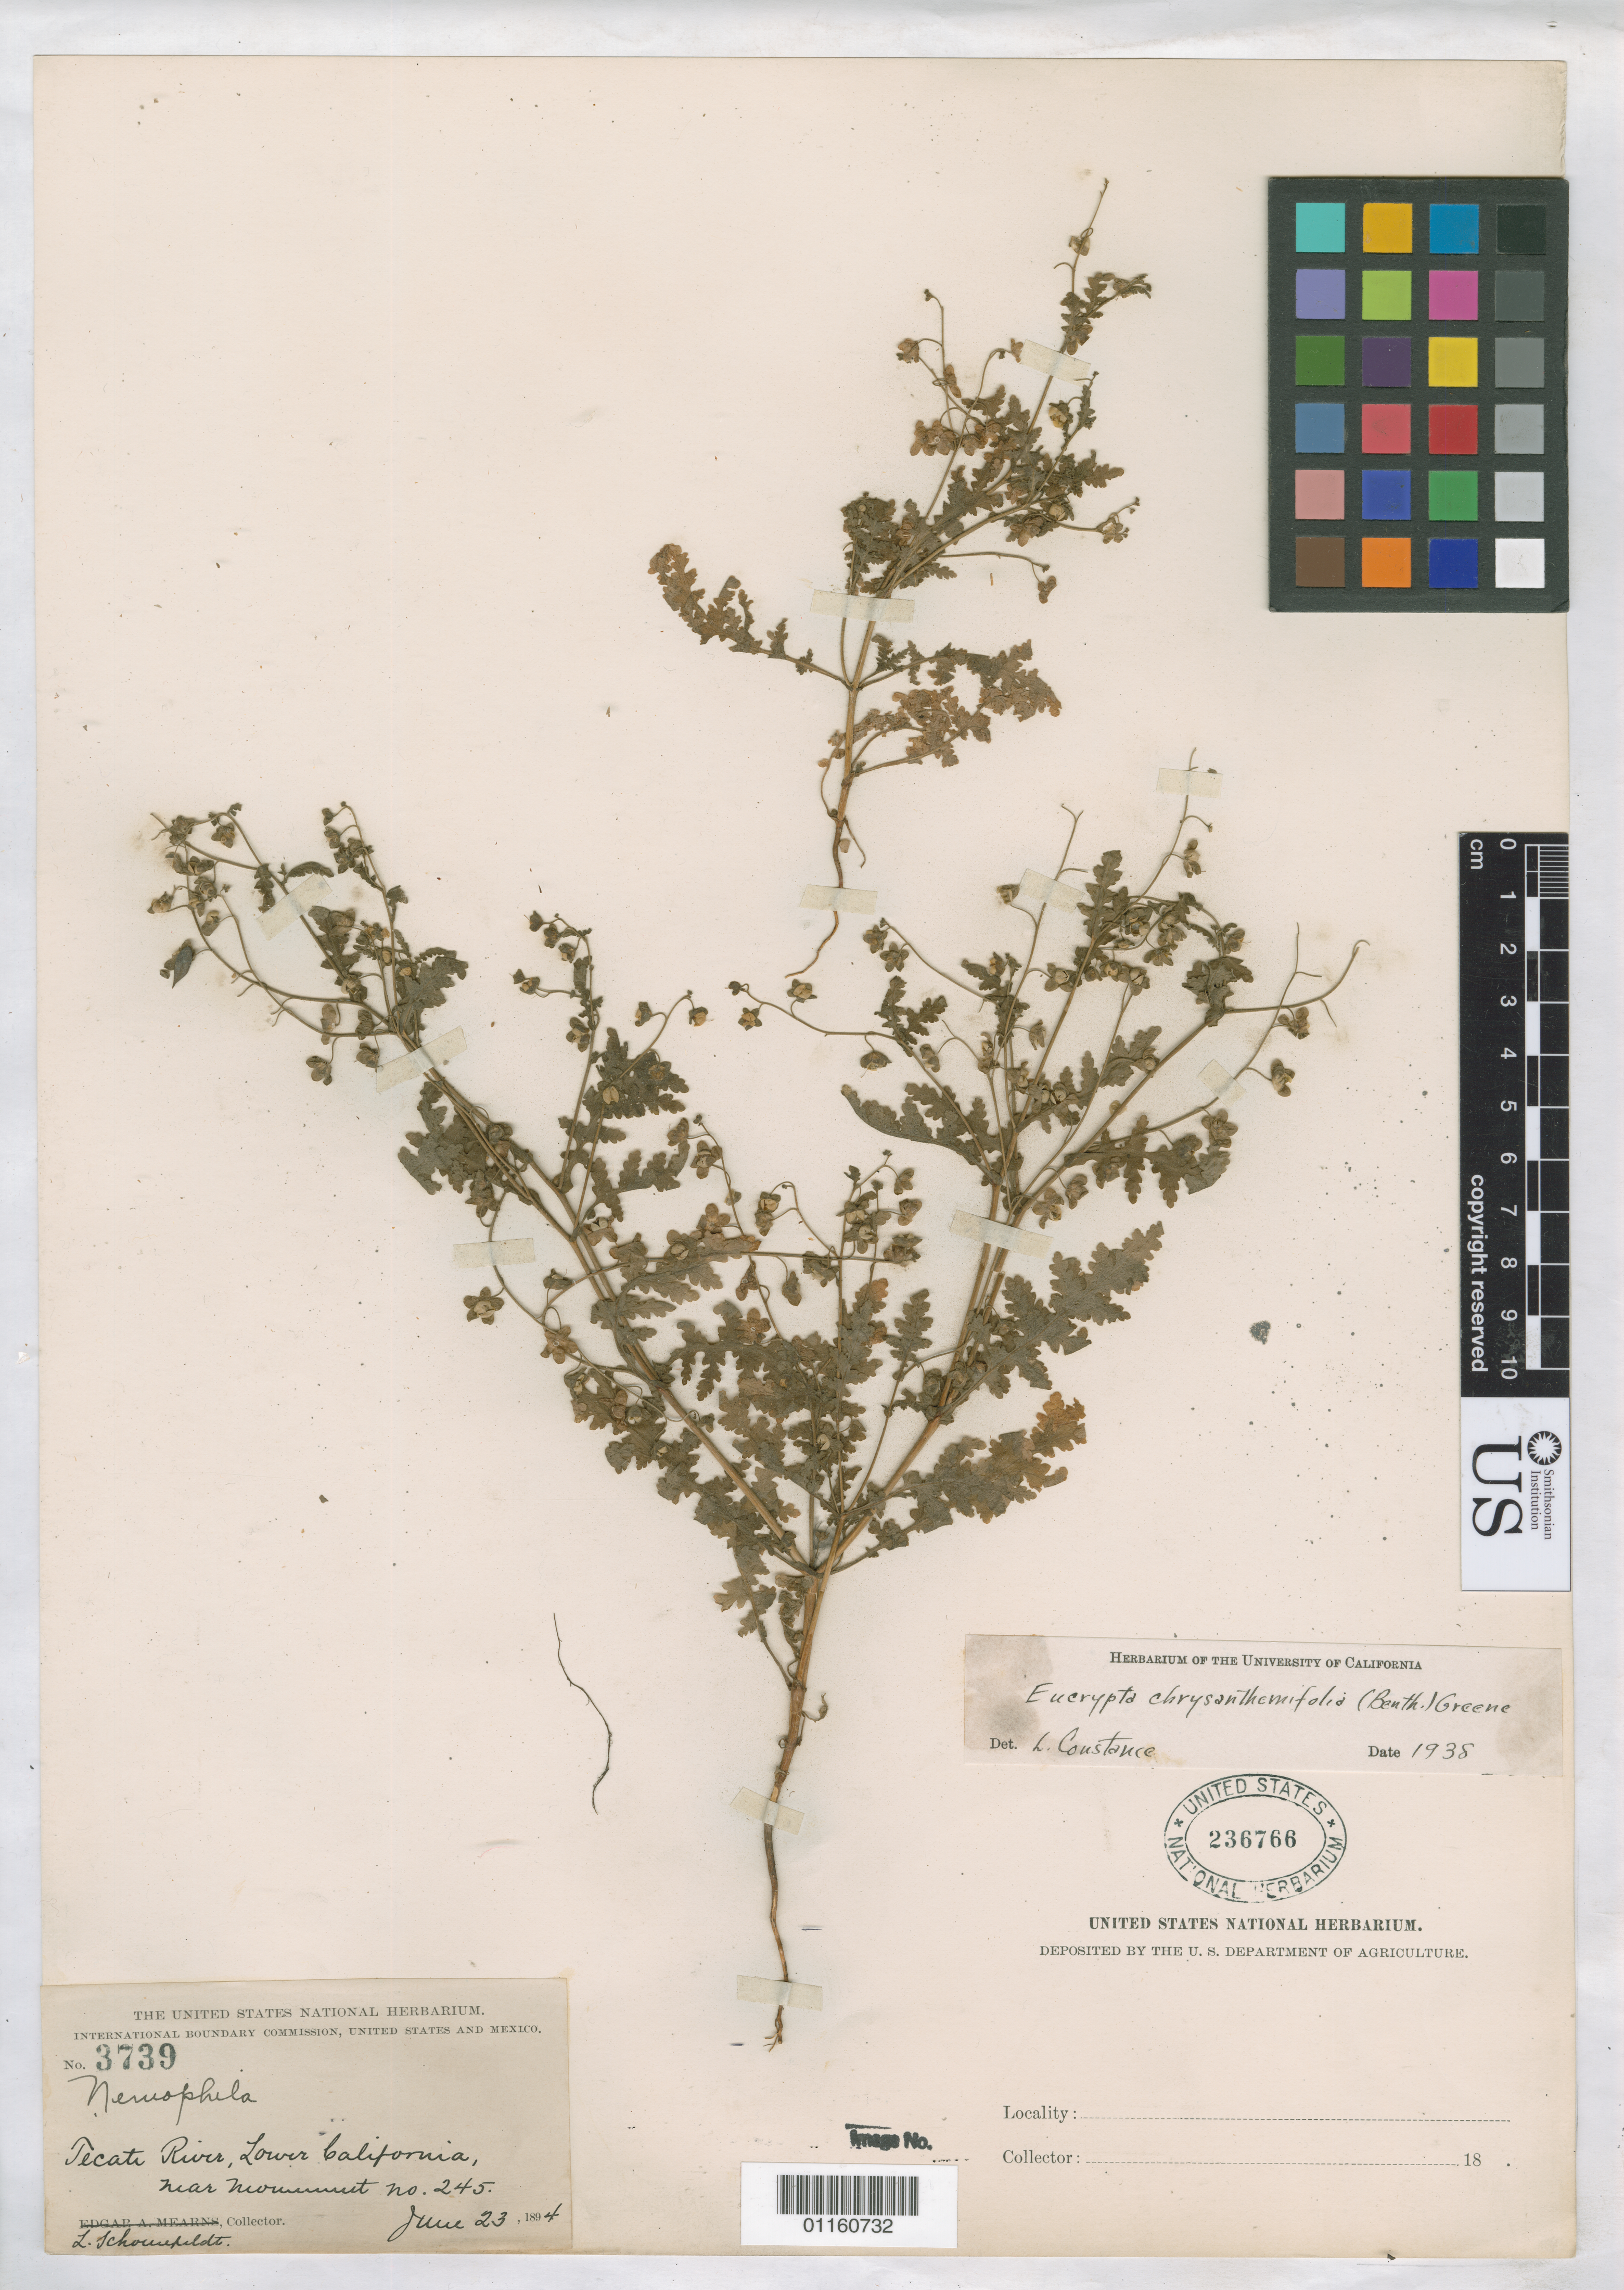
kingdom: Plantae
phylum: Tracheophyta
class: Magnoliopsida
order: Boraginales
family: Hydrophyllaceae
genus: Eucrypta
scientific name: Eucrypta chrysanthemifolia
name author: (Benth.) Greene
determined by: Constance, L., (UC), University of California Berkeley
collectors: L. Schounfeldt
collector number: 3739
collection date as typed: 23 Jun 1894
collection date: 1894-06-23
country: United States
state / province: California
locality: Tecate River, Lower California, near Monument 245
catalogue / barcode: US 236766